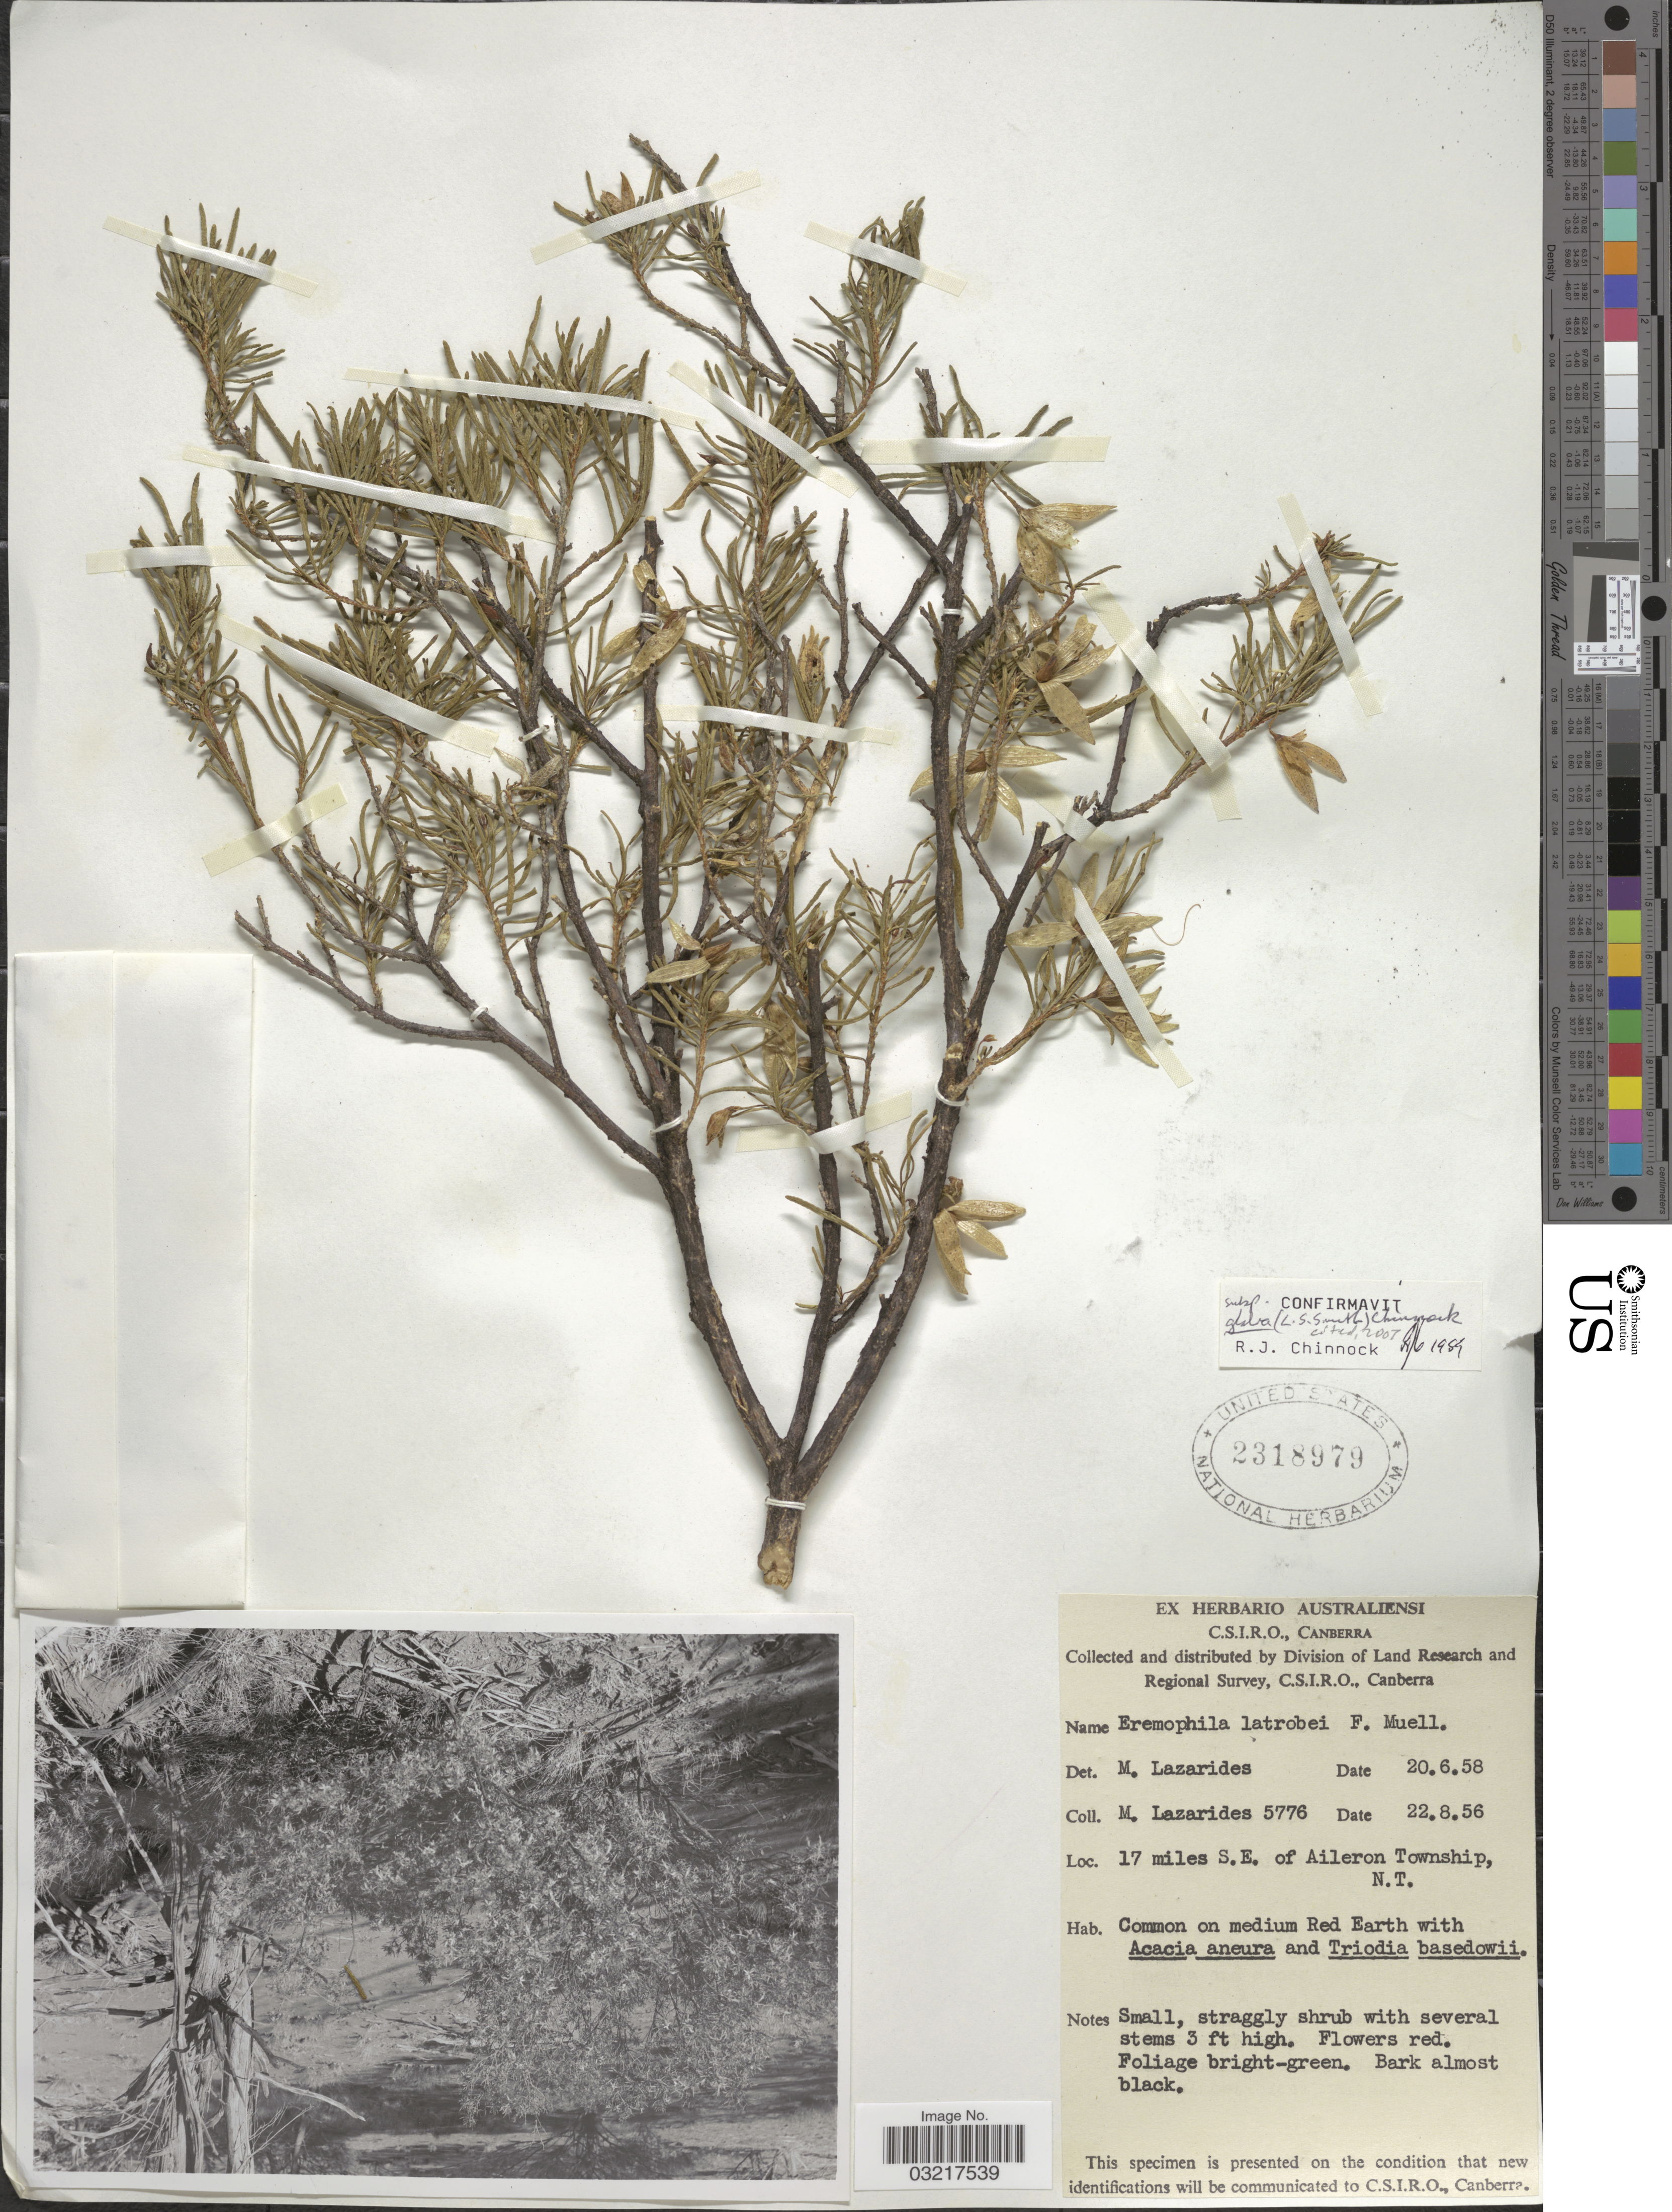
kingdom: Plantae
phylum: Tracheophyta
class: Magnoliopsida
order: Lamiales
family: Scrophulariaceae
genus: Eremophila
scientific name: Eremophila latrobei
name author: F. Muell.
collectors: M. Lazarides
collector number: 5776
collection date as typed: Transcribed d/m/y: 22/8/56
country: Australia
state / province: Northern Territory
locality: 17 miles S.E. of Aileron Township, N.T.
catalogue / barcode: US 2318979